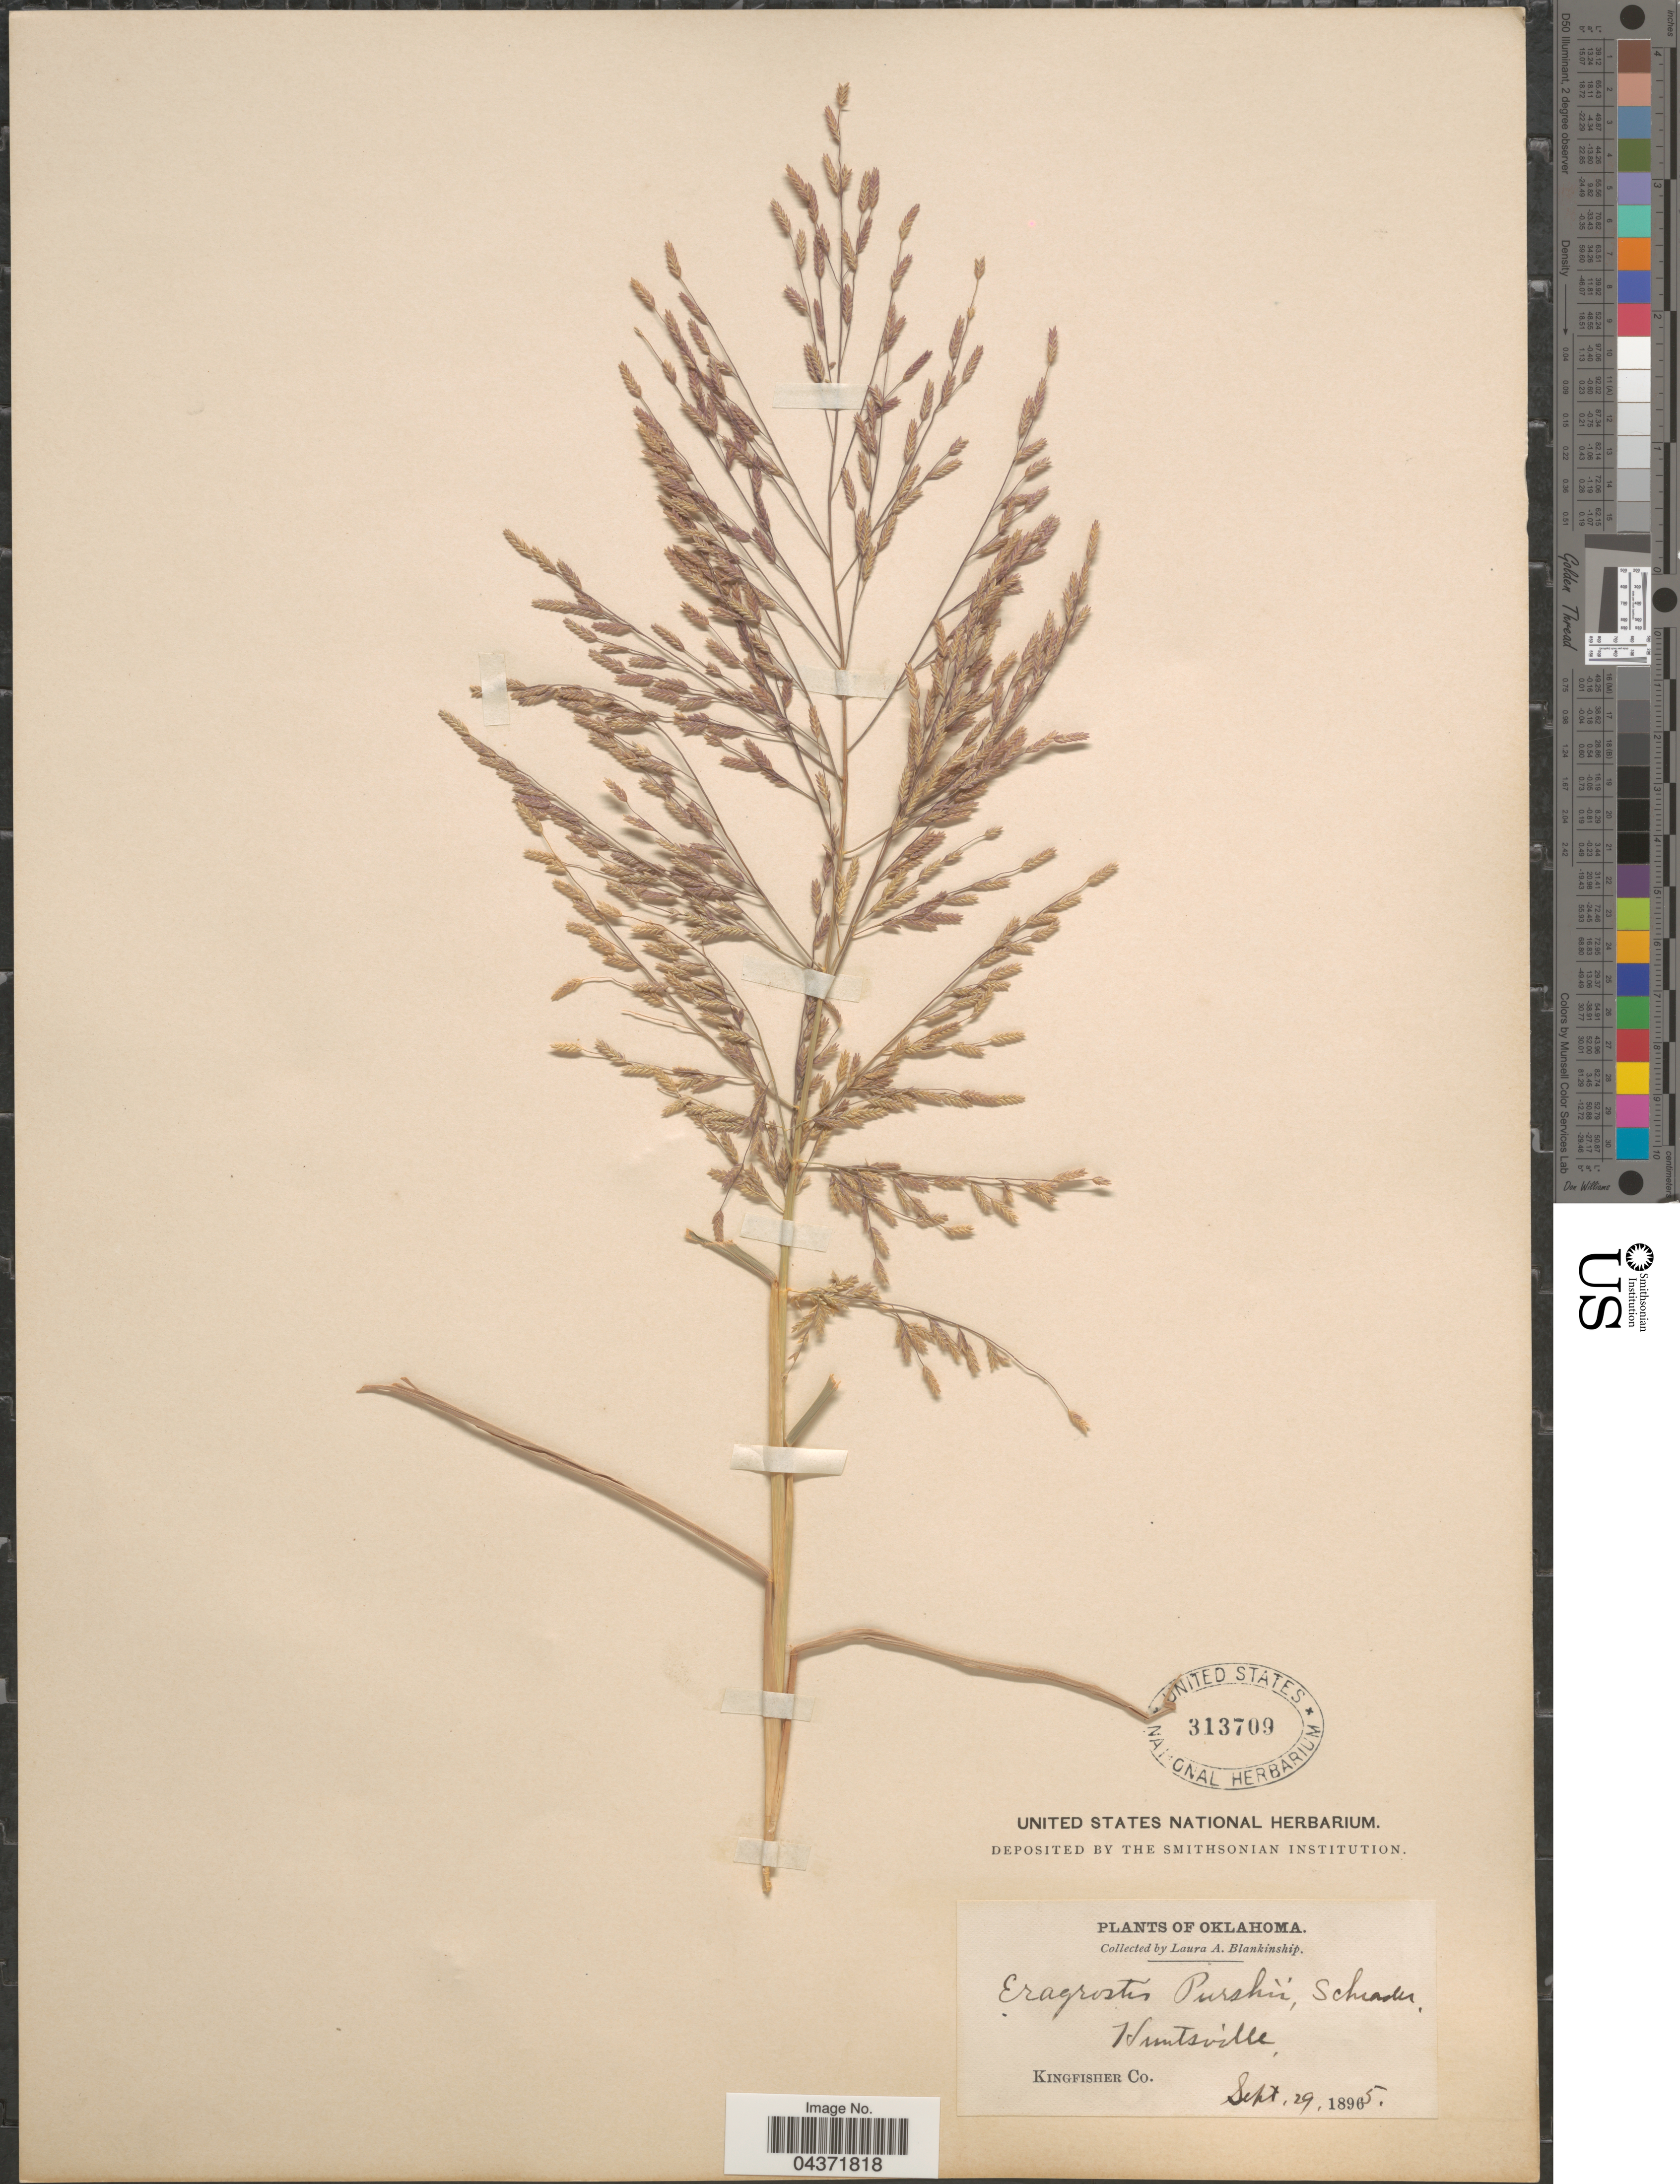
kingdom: Plantae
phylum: Tracheophyta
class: Liliopsida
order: Poales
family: Poaceae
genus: Eragrostis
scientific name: Eragrostis spectabilis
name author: (Pursh) Steud.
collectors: L. A. Blankinship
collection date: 1895-09-29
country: United States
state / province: Oklahoma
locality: Huntsville. Kingfisher Co.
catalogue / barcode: US 313709